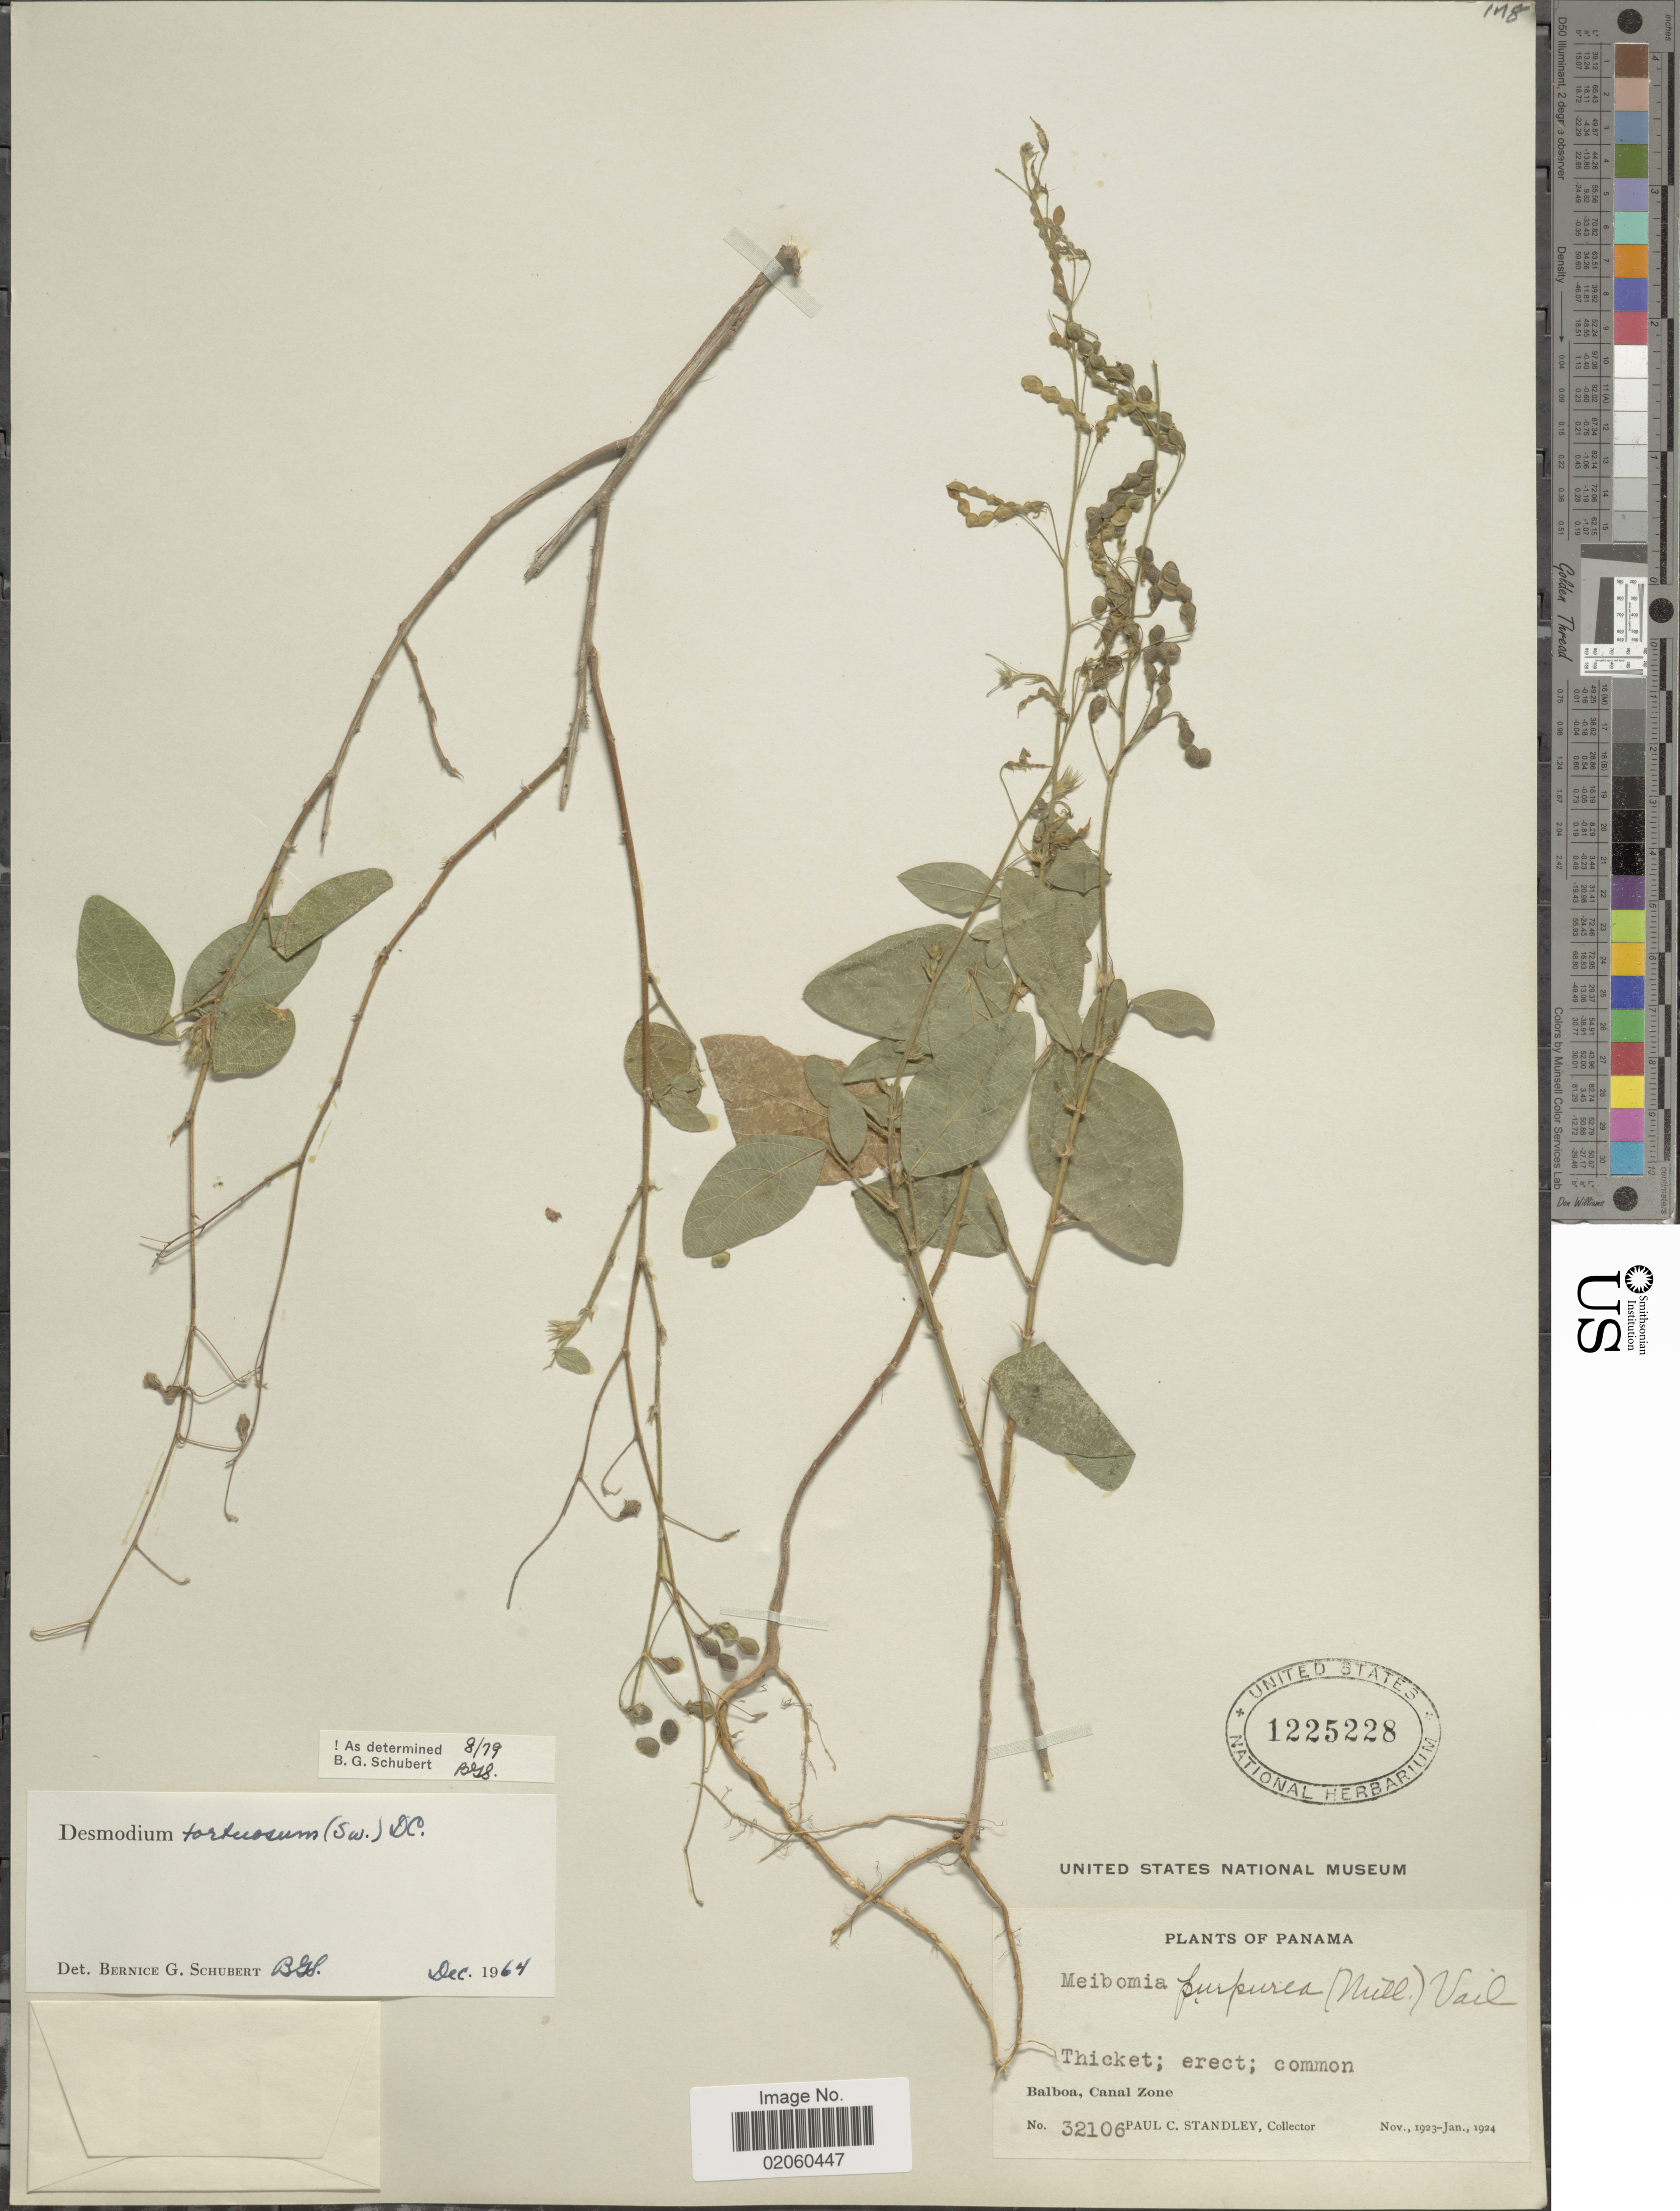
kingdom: Plantae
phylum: Tracheophyta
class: Magnoliopsida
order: Fabales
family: Fabaceae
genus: Desmodium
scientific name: Desmodium tortuosum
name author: (Sw.) DC.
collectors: P. C. Standley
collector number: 32106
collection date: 1923-11/1924-01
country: Panama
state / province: Colón / Panamá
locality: Balboa, Canal Zone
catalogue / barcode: US 1225228